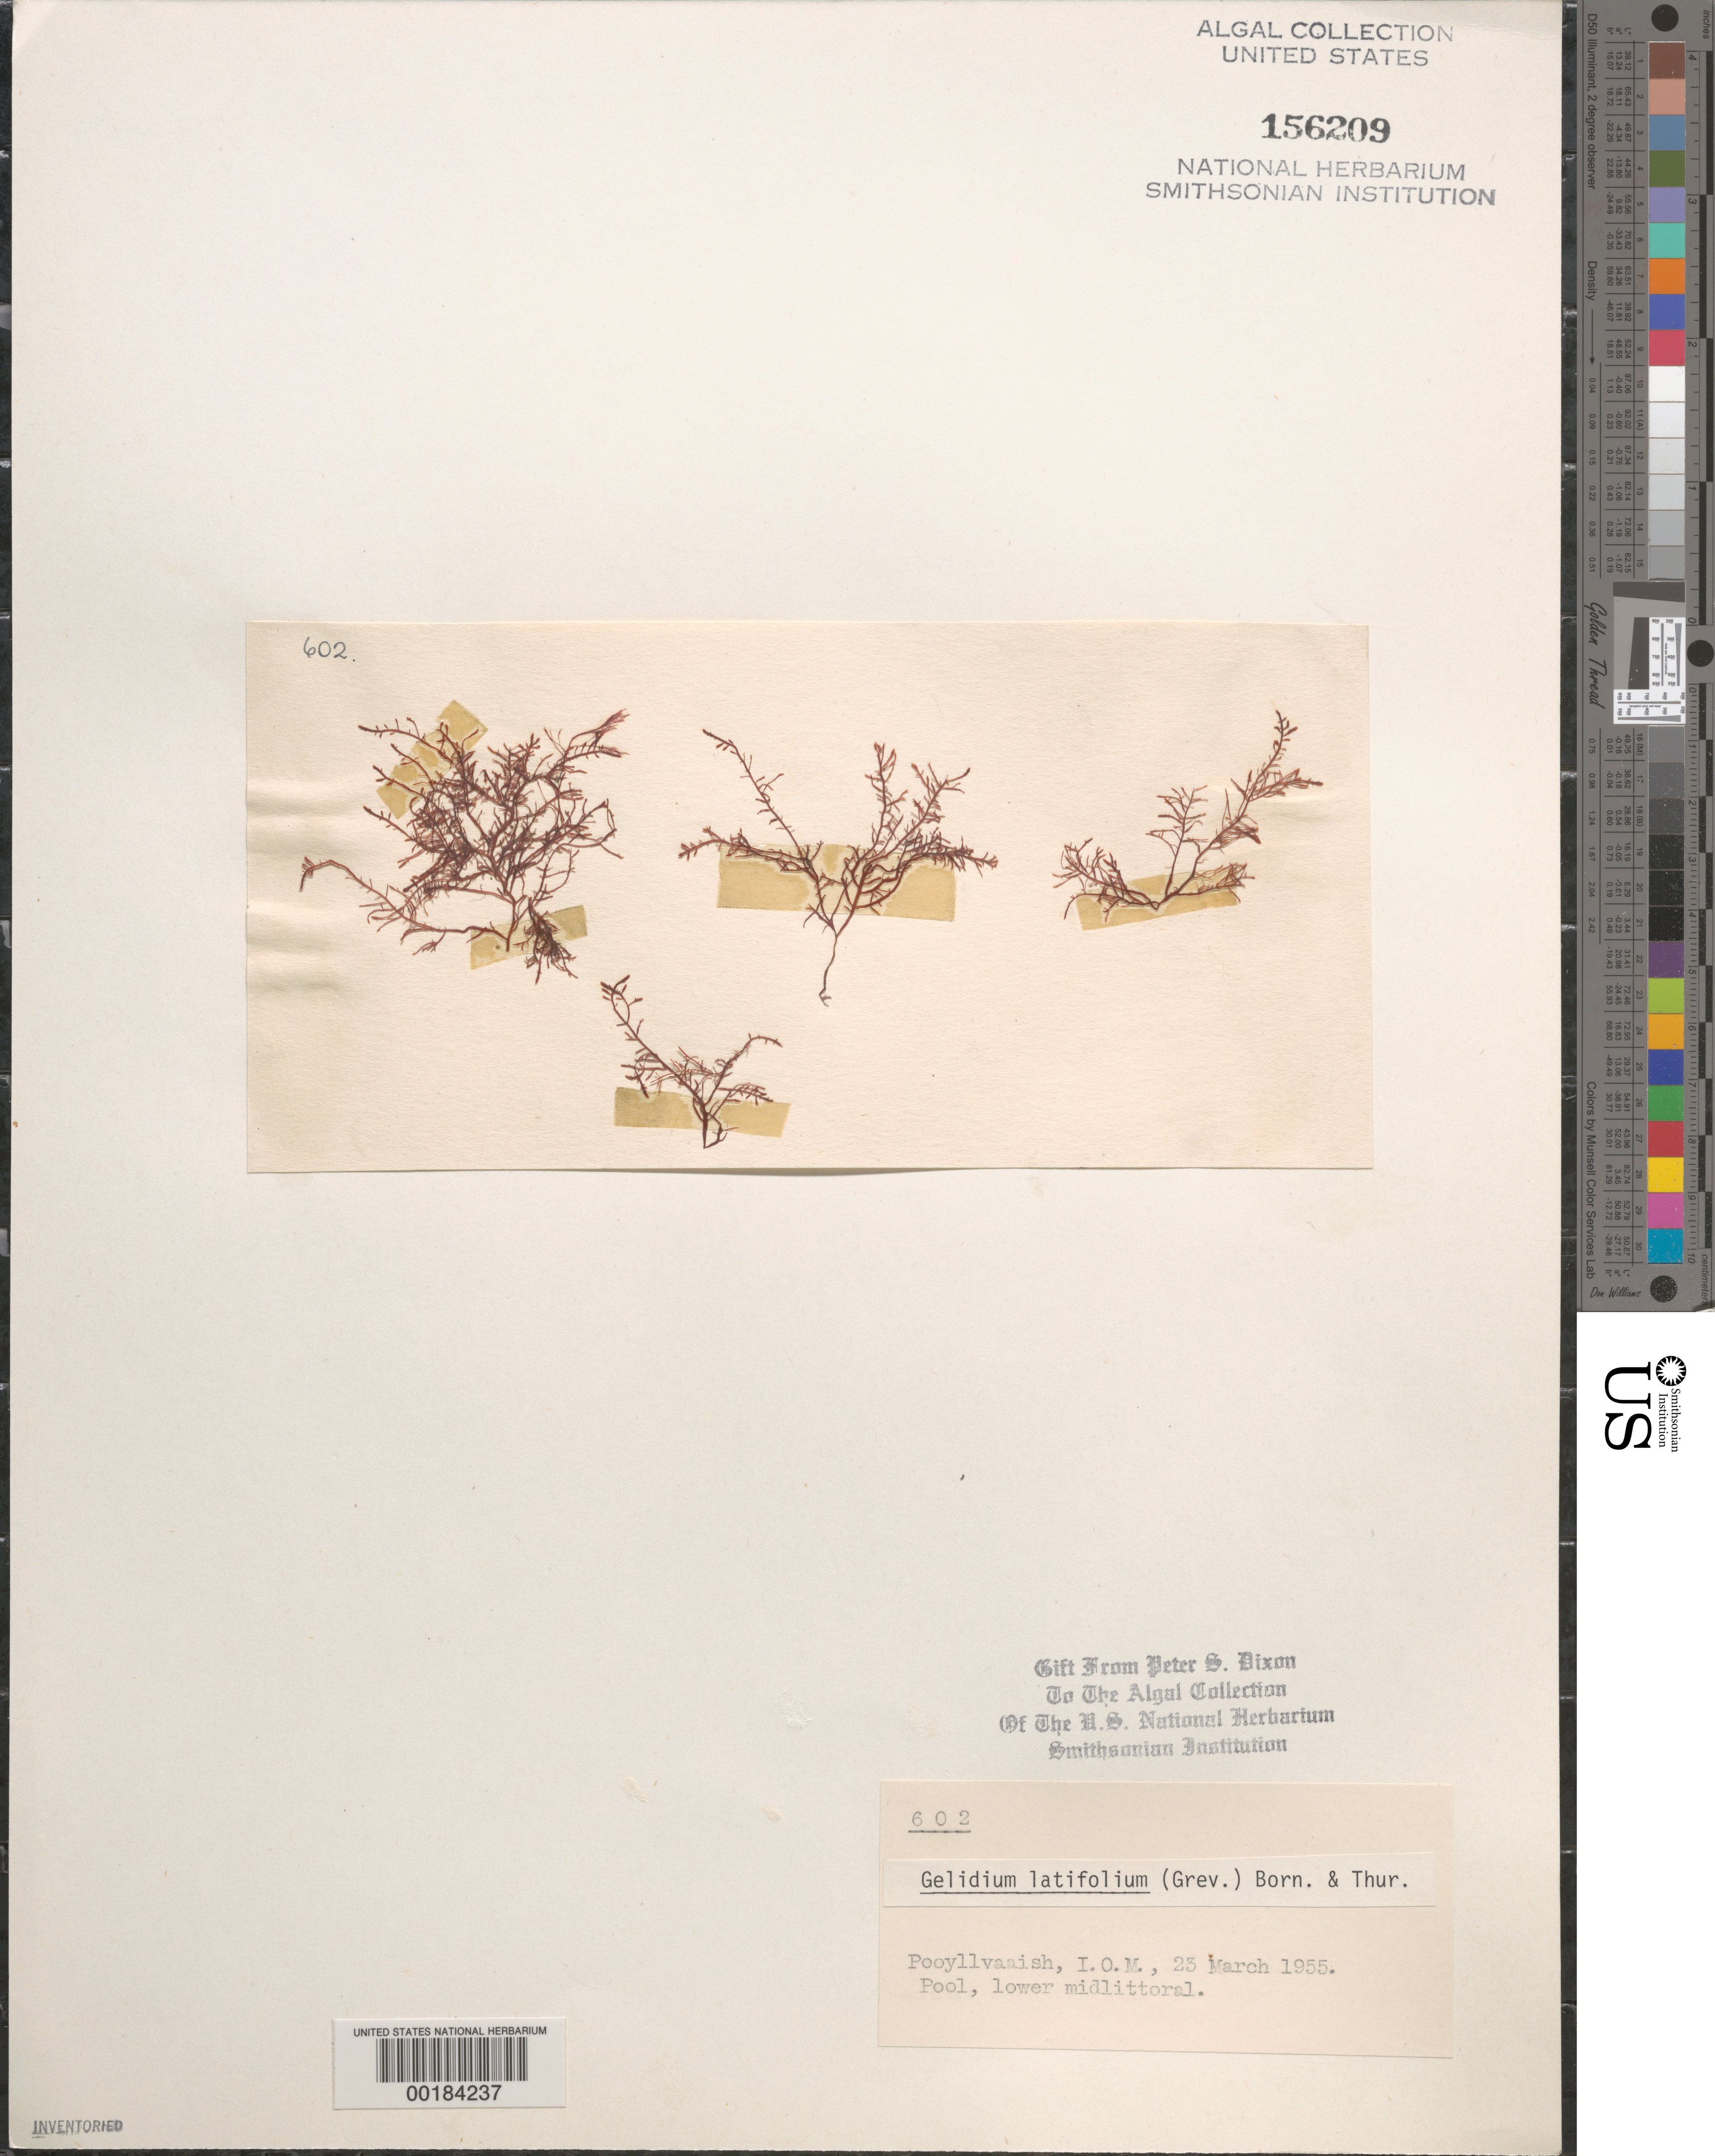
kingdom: Plantae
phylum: Rhodophyta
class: Florideophyceae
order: Gelidiales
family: Gelidiaceae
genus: Gelidium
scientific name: Gelidium spinosum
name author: (S.G. Gmel.) P.C. Silva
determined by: Algae name updating Project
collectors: P. S. Dixon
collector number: PSD 602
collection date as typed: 23 Mar 1955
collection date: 1955-03-23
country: United Kingdom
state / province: England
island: Isle of Man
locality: Pooyllvaaish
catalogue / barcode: US 156209